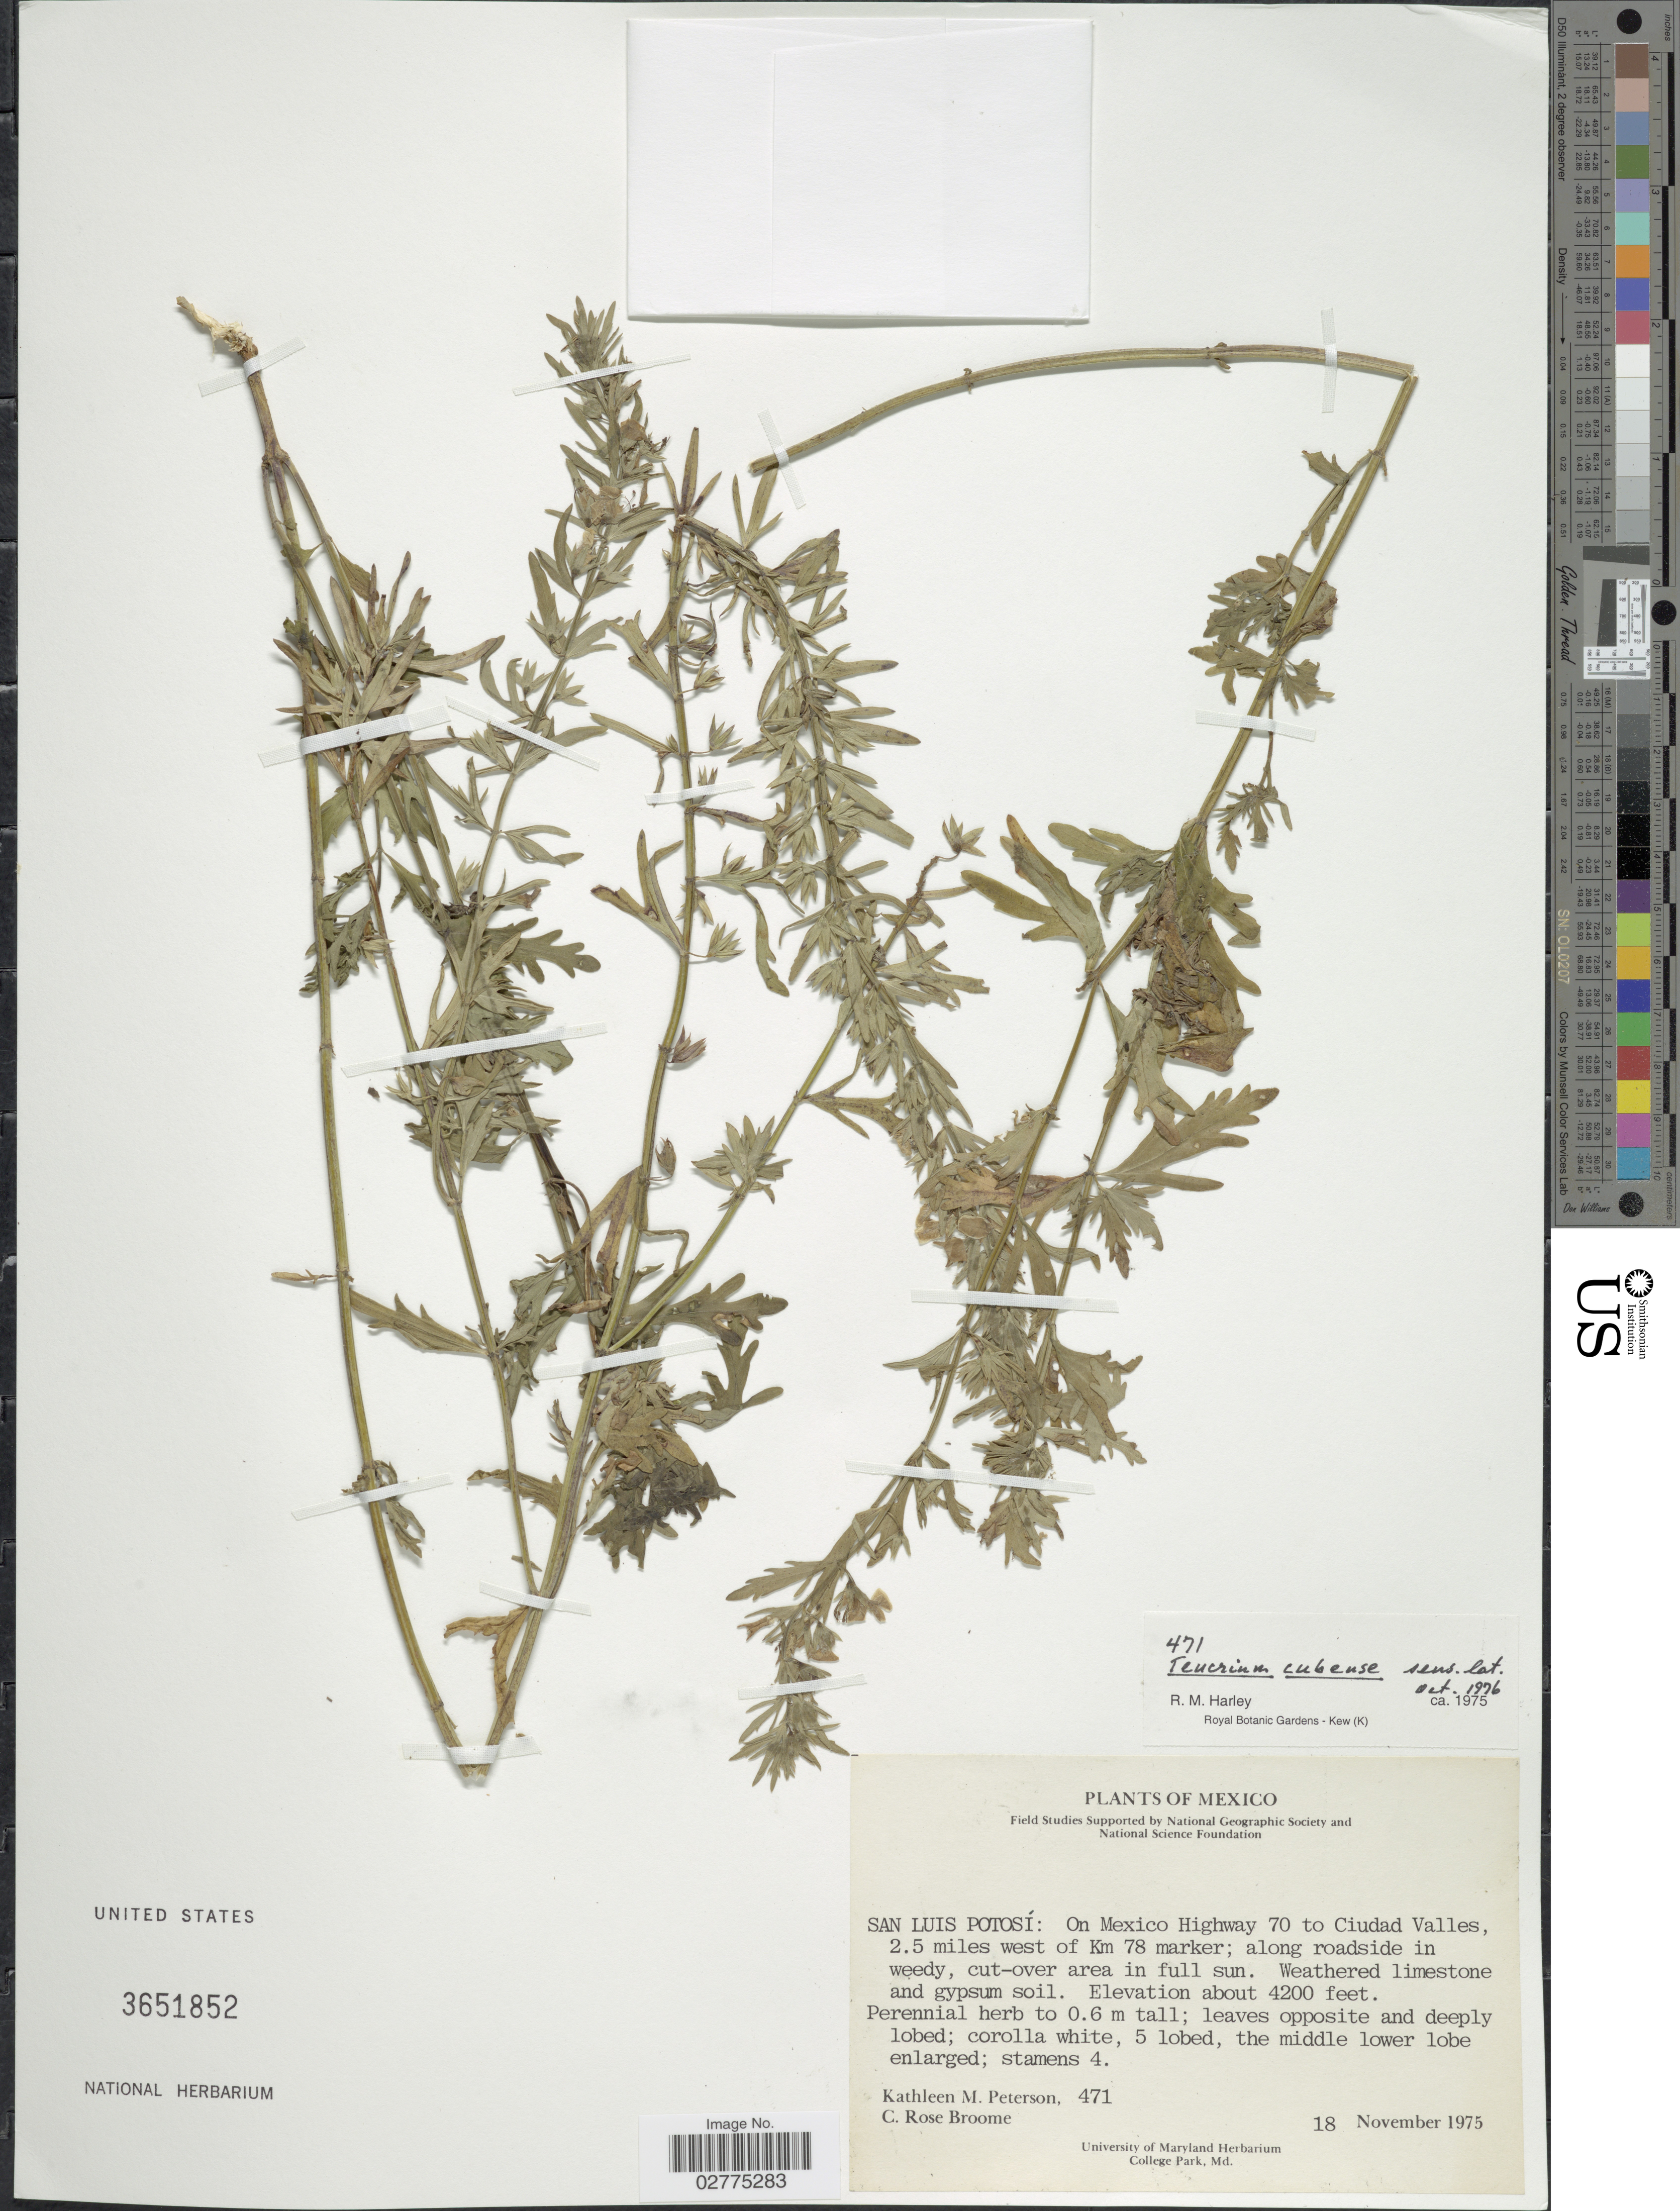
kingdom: Plantae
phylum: Tracheophyta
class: Magnoliopsida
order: Lamiales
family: Lamiaceae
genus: Teucrium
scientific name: Teucrium cubense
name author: Jacq.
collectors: K. Peterson & C. R. Broome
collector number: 471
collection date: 1975-11-18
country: Mexico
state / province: San Luis Potosí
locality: San Luis Potosí: On Mexico Highway 70 to Ciudad Valles, 2.5 miles west of Km 78 marker; along roadside in weedy, cut-over area in full sun.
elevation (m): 1280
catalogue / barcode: US 3651852